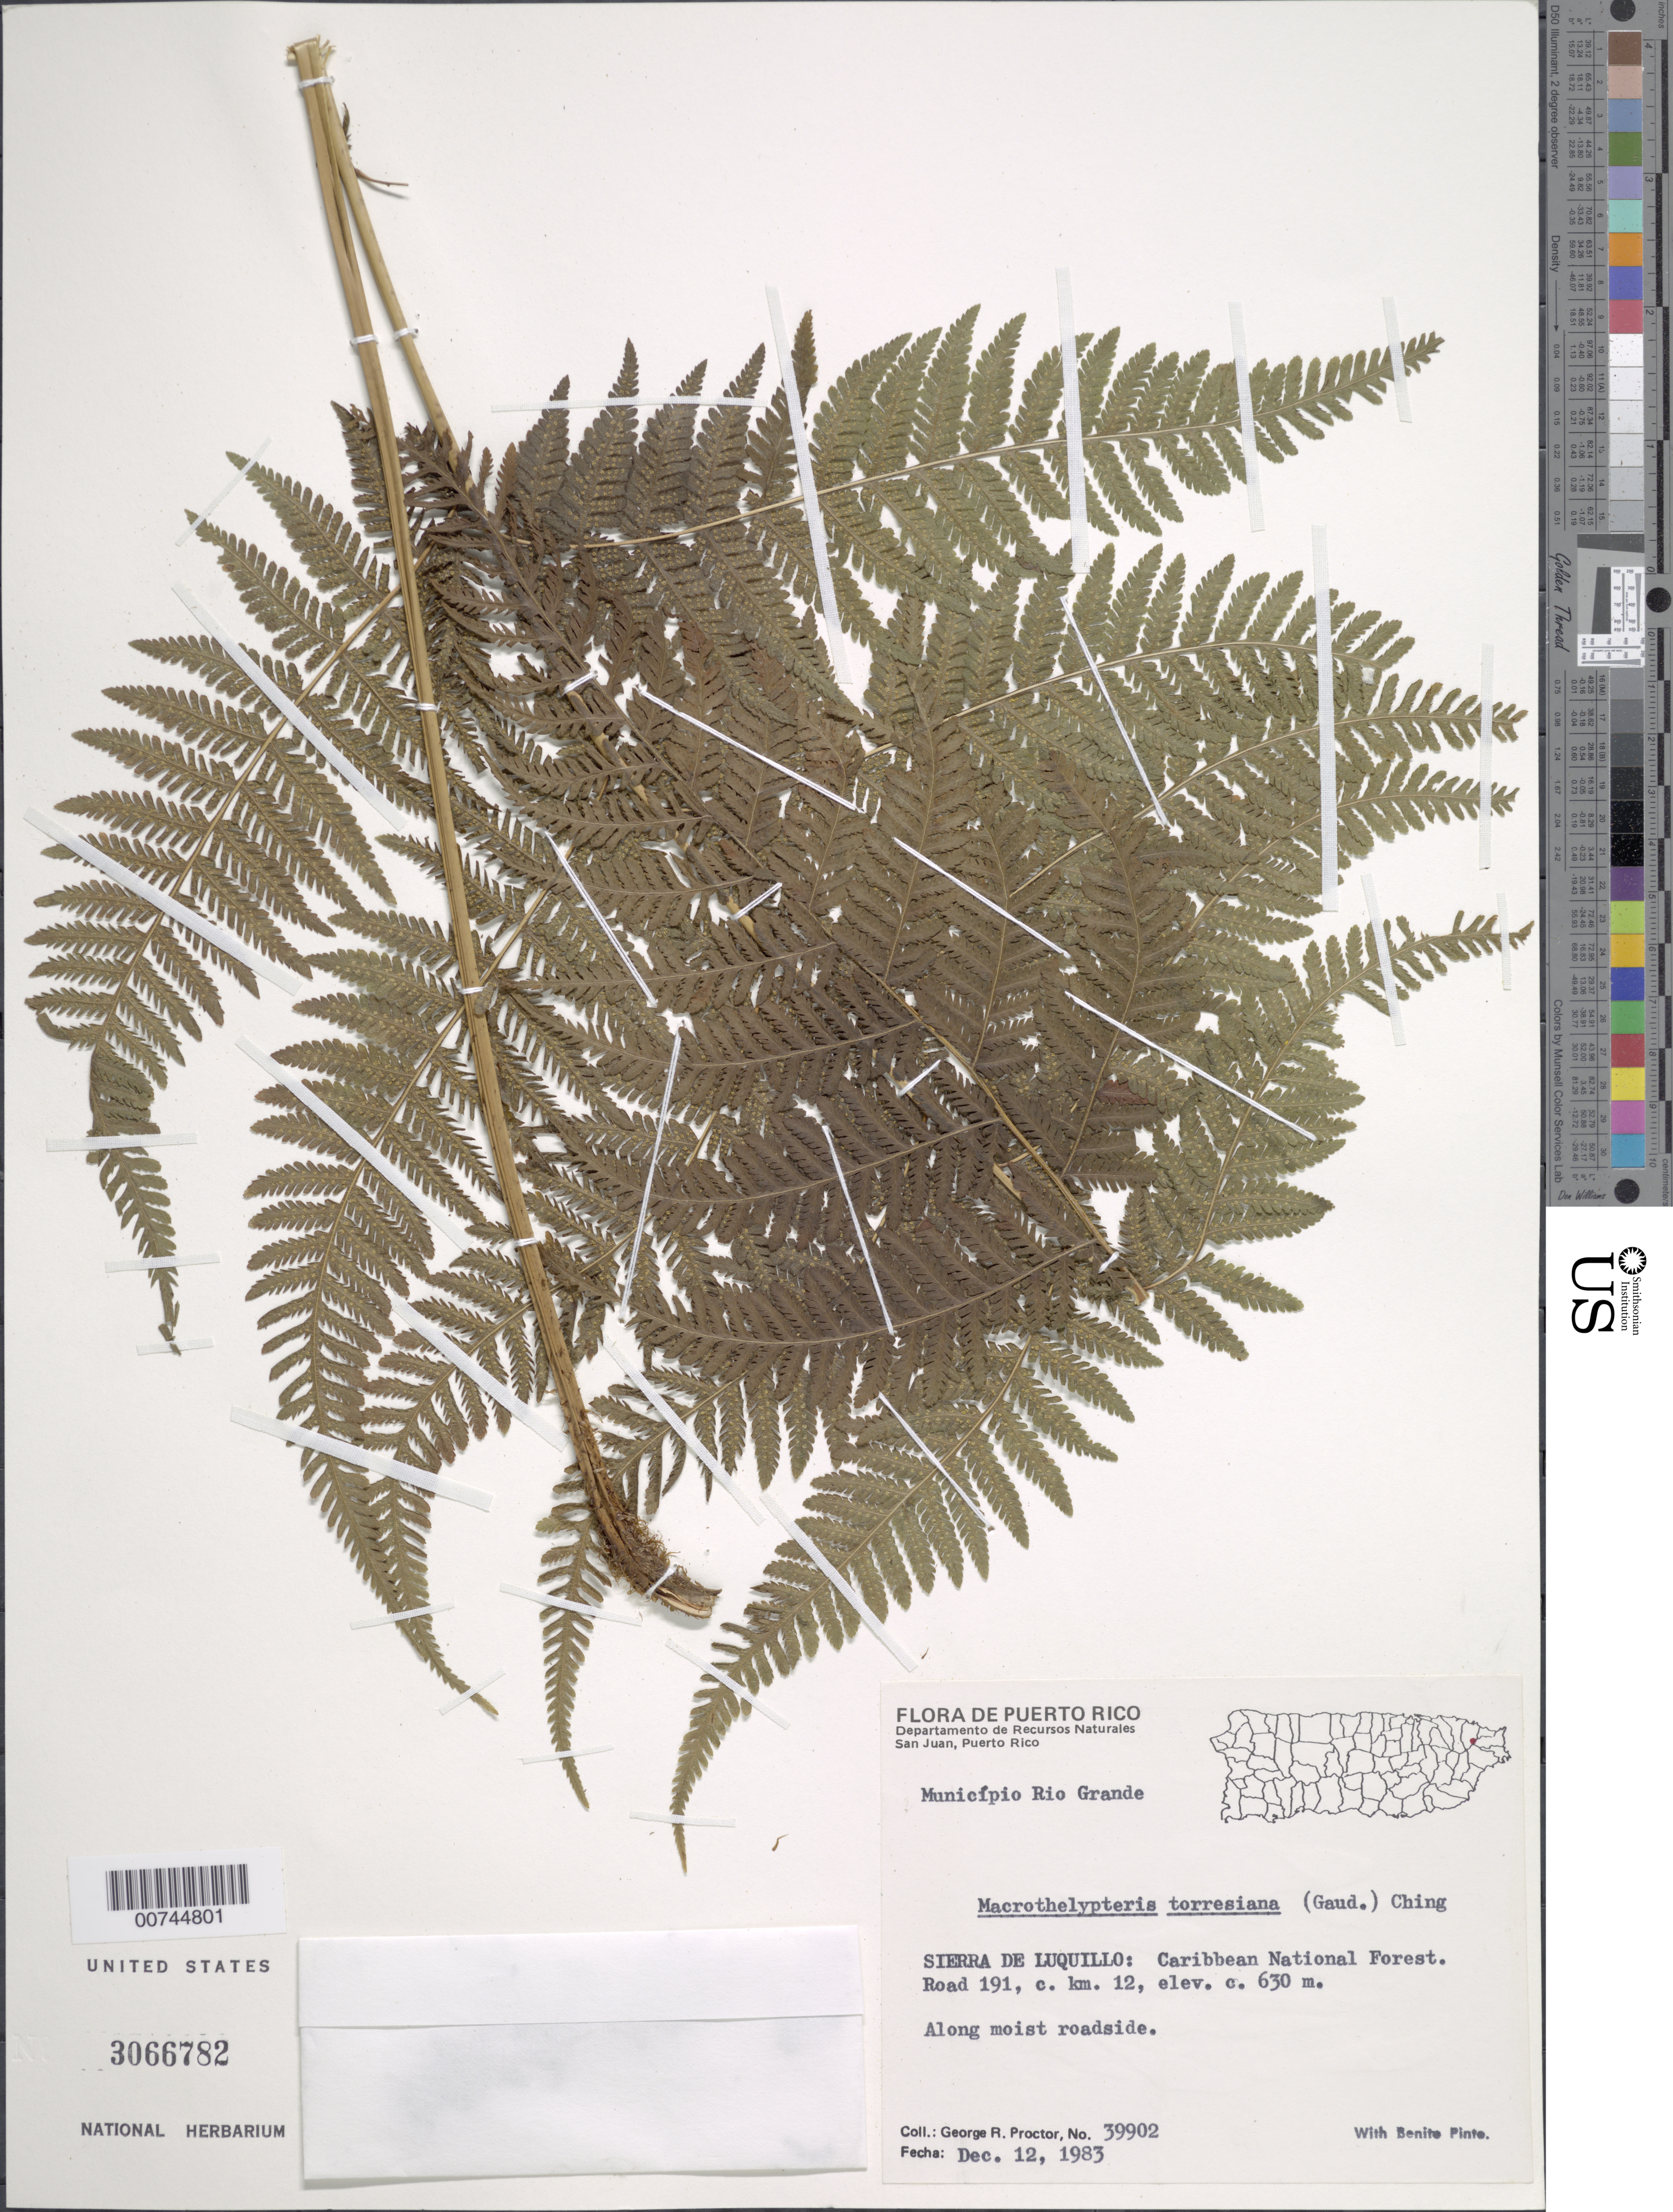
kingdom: Plantae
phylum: Tracheophyta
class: Polypodiopsida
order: Polypodiales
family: Thelypteridaceae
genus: Macrothelypteris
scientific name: Macrothelypteris torresiana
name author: (Gaudich.) Ching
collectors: G. R. Proctor & B. Pinto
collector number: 39902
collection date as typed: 12 Dec 1983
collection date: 1983-12-12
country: Puerto Rico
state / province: Río Grande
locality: Sierra de Luquillo: Caribbean National Forest. Road 191, c. km 12, Municipio Río Grande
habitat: Along moist roadside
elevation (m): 630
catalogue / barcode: US 3066782